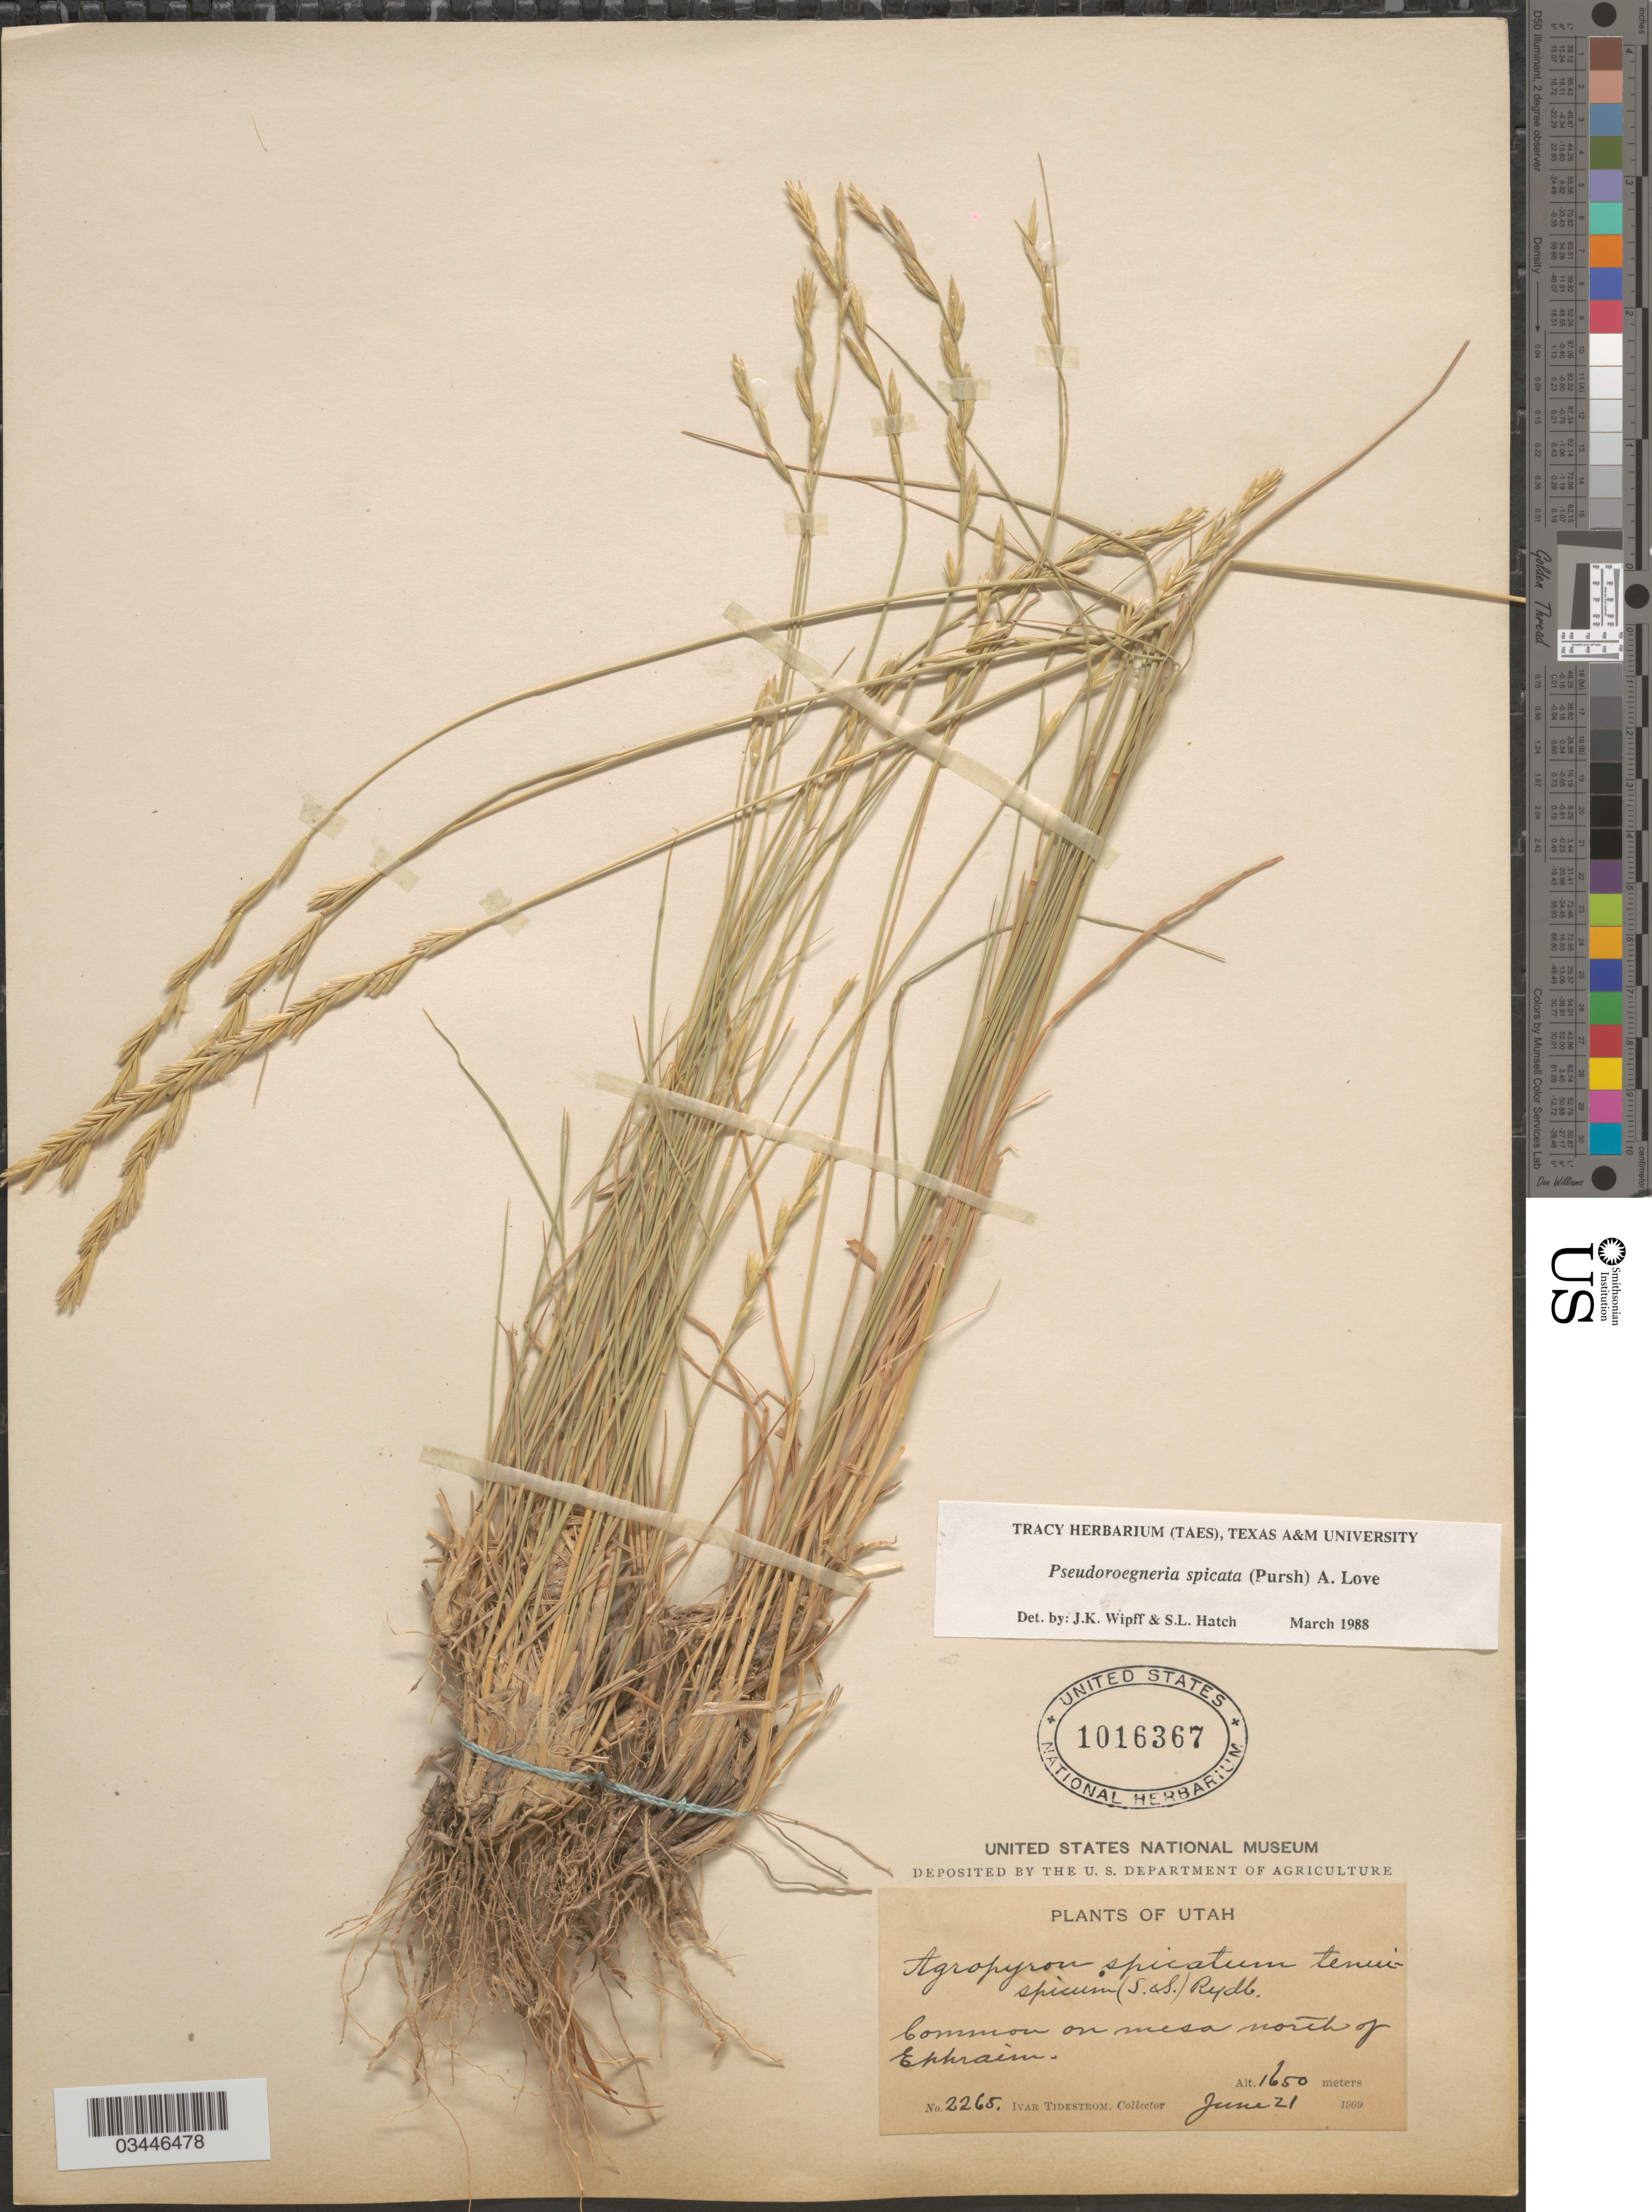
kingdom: Plantae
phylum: Tracheophyta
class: Liliopsida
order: Poales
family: Poaceae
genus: Pseudoroegneria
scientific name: Pseudoroegneria spicata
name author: (Pursh) Á. Löve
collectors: I. F. Tidestrom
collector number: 2265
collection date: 1909-06-21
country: United States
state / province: Utah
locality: Common on mesa north of Ephraim.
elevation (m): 1650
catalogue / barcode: US 1016367